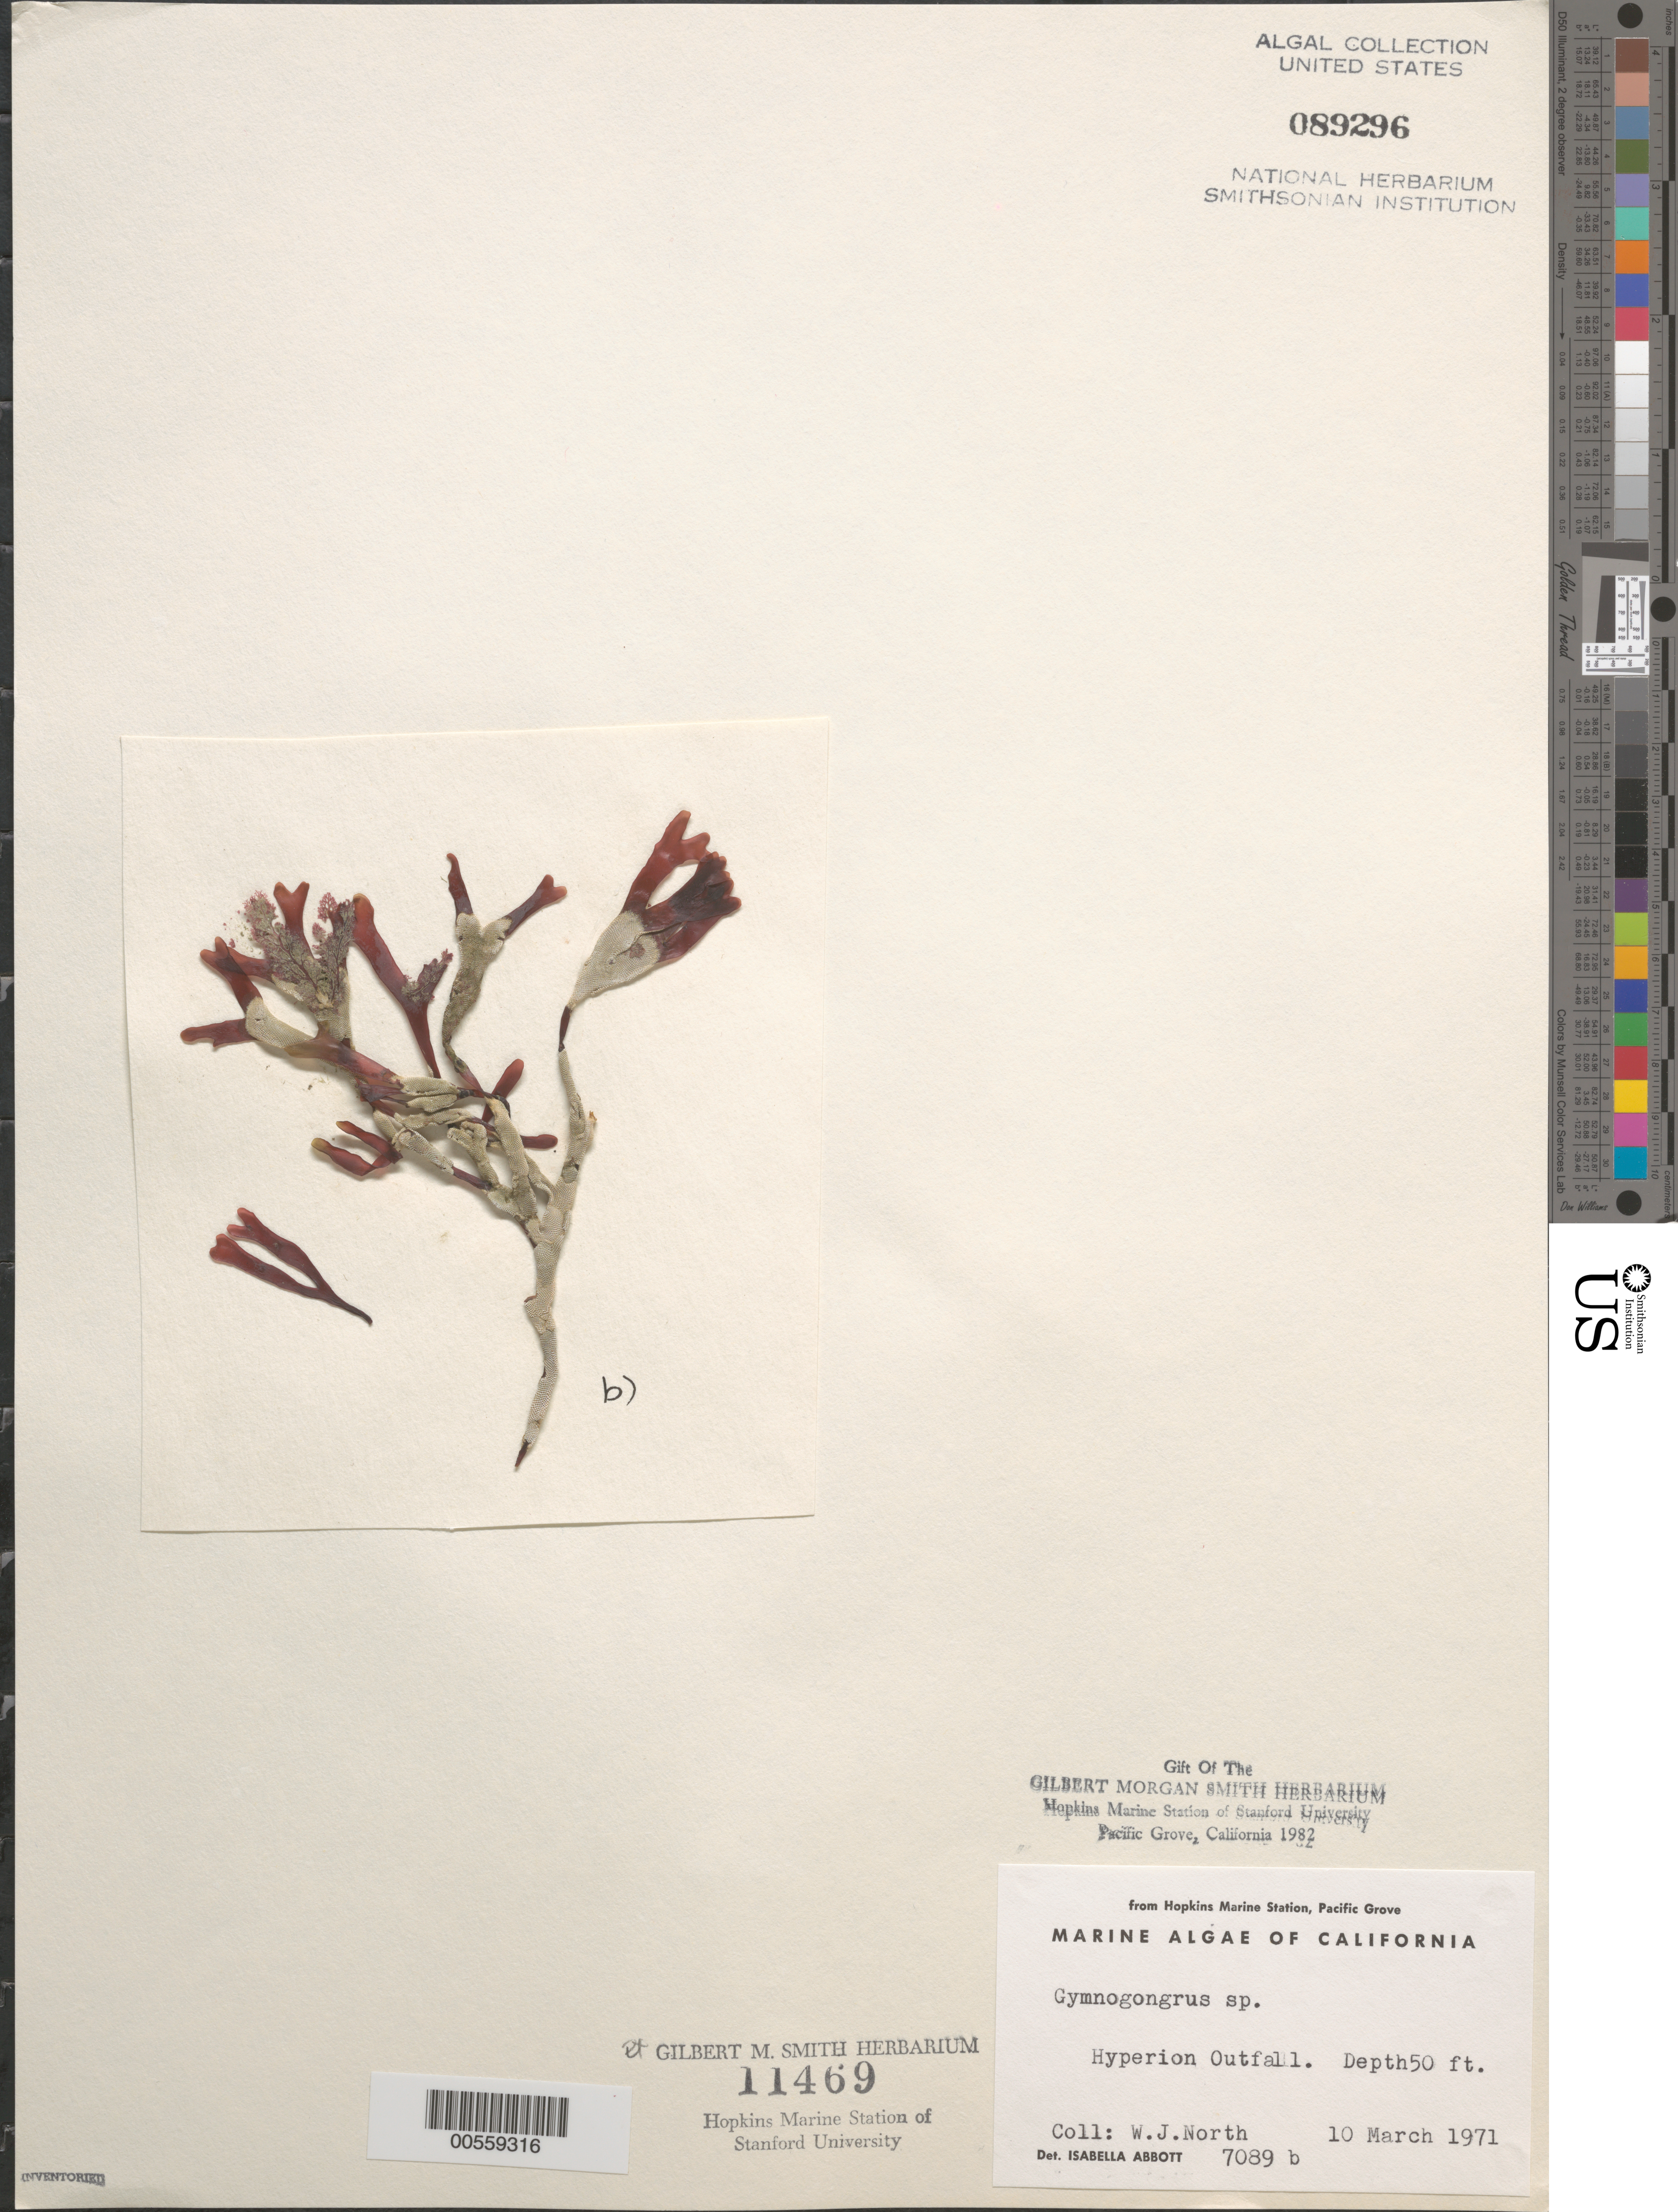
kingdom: Plantae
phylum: Rhodophyta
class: Florideophyceae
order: Gigartinales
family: Phyllophoraceae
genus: Gymnogongrus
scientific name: Gymnogongrus sp.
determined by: Abbott, Isabella A.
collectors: W. North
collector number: IAA 7089b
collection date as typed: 10 Mar 1971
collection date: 1971-03-10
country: United States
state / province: California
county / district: Los Angeles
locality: Hyperion Outfall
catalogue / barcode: US 89296